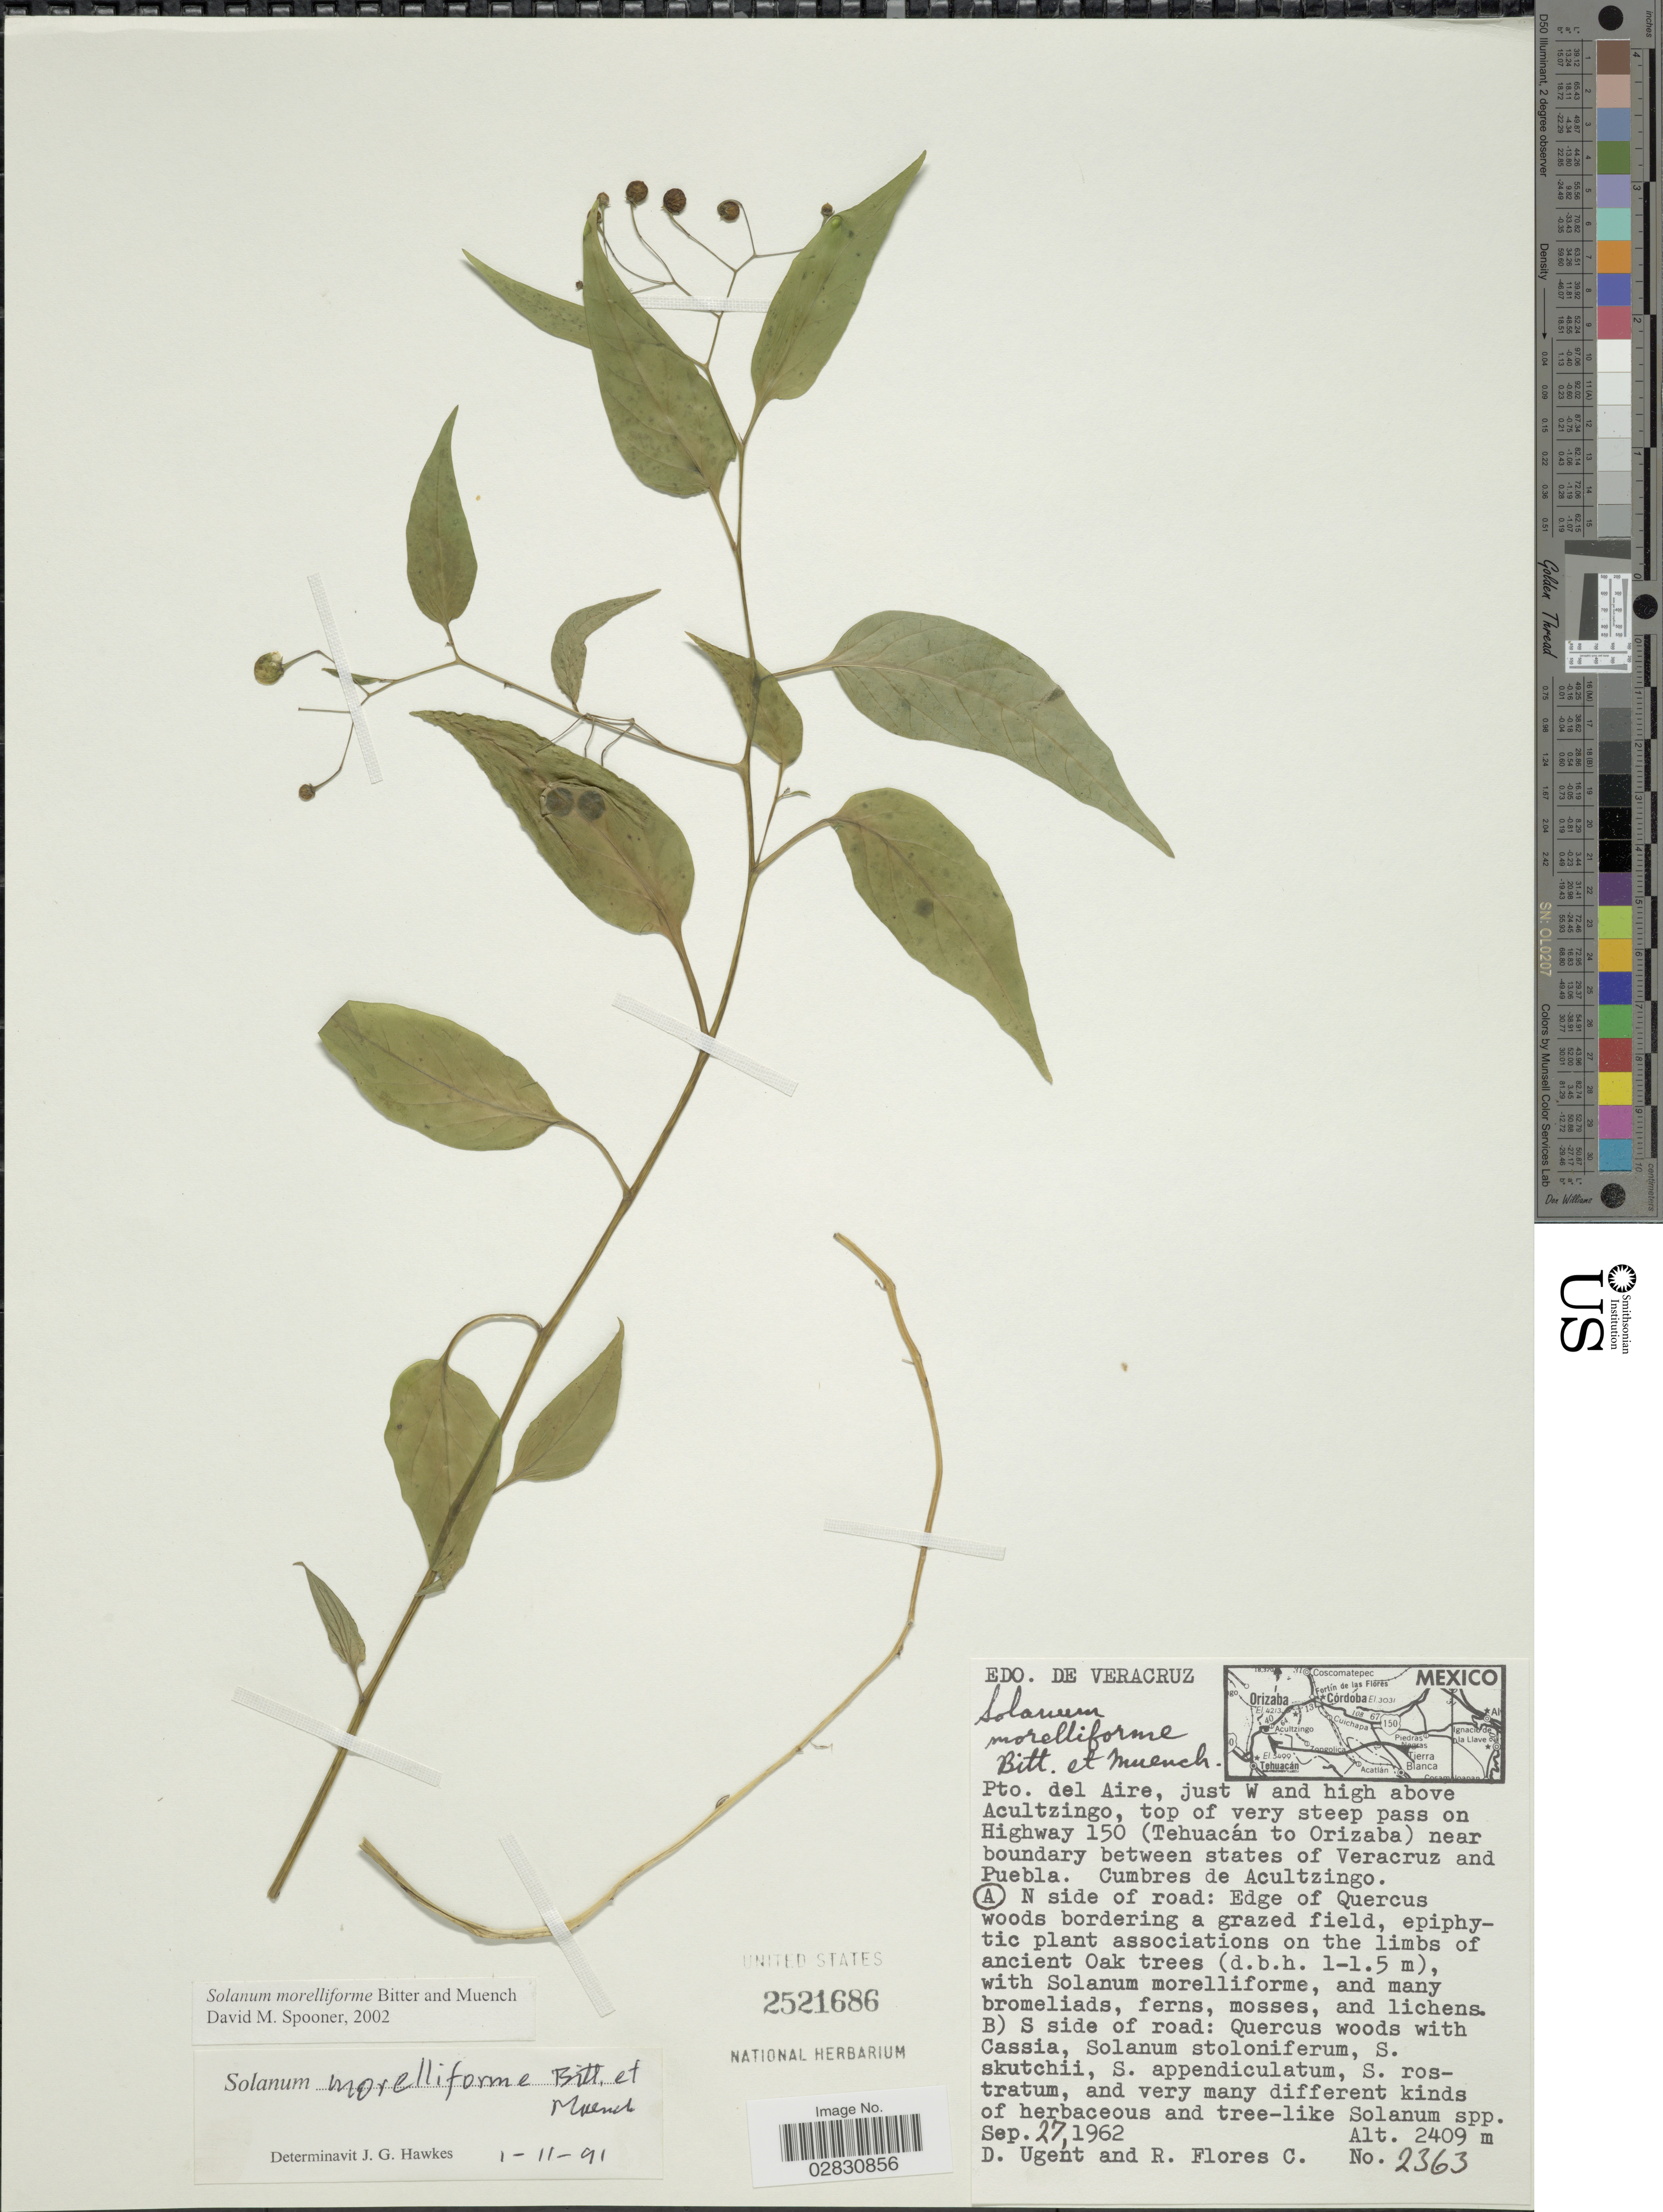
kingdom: Plantae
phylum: Tracheophyta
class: Magnoliopsida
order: Solanales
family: Solanaceae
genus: Solanum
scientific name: Solanum morelliforme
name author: Bitter & Munch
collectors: D. Ugent & R. Flores-C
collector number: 2363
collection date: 1962-09-27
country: Mexico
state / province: Veracruz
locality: Edo. De Veracruz, Pto. del Aire, just W and high above Acultzingo, top of very steep pass on Highway 150 (Tehuacán to Orizaba) near boundary between states of Veracruz and Puebla, Cumbres de Acultzingo, N side of road.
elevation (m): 2409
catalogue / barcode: US 2521686